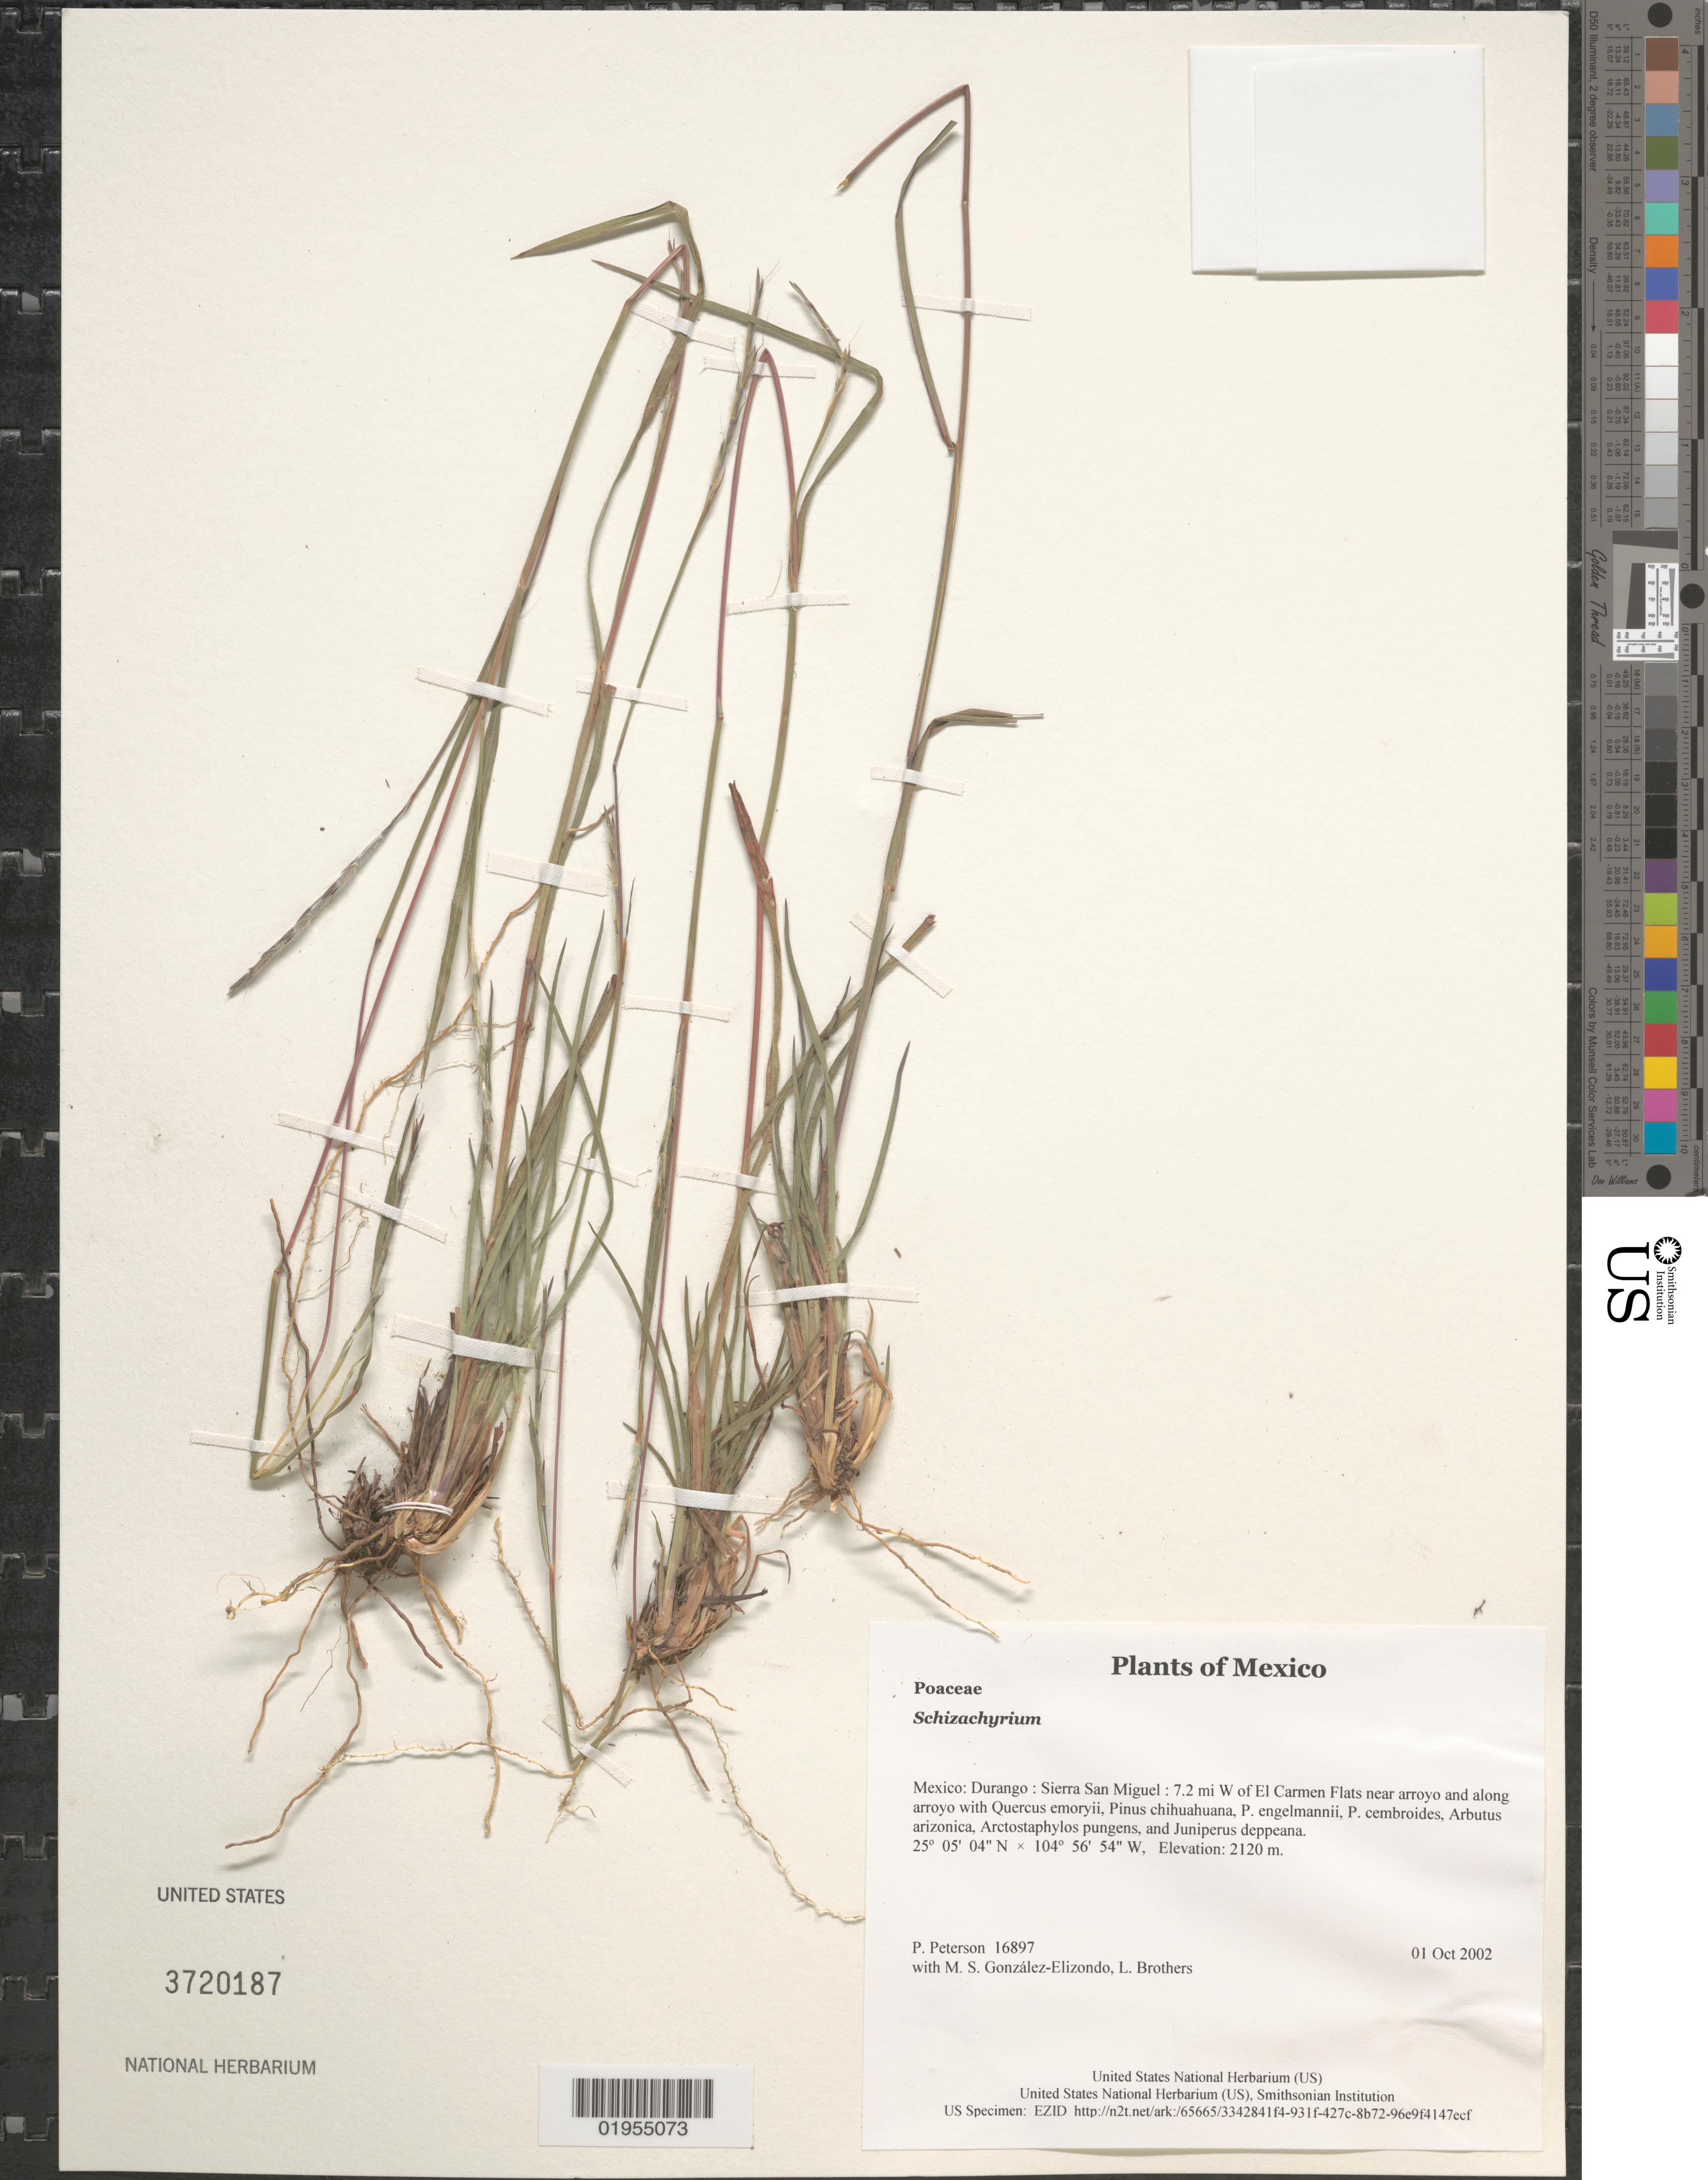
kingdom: Plantae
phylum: Tracheophyta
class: Liliopsida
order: Poales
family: Poaceae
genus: Schizachyrium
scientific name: Schizachyrium sp.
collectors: P. M. Peterson, M. S. González-Elizondo & L. E. Brothers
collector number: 16897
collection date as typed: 01 Oct 2002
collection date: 2002-10-01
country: Mexico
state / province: Durango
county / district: Sierra San Miguel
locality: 7.2 mi W of El Carmen Flats near arroyo and along arroyo with Quercus emoryii, Pinus chihuahuana, P. engelmannii, P. cembroides, Arbutus arizonica, Arctostaphylos pungens, and Juniperus deppeana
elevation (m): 2120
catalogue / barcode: US 3720187